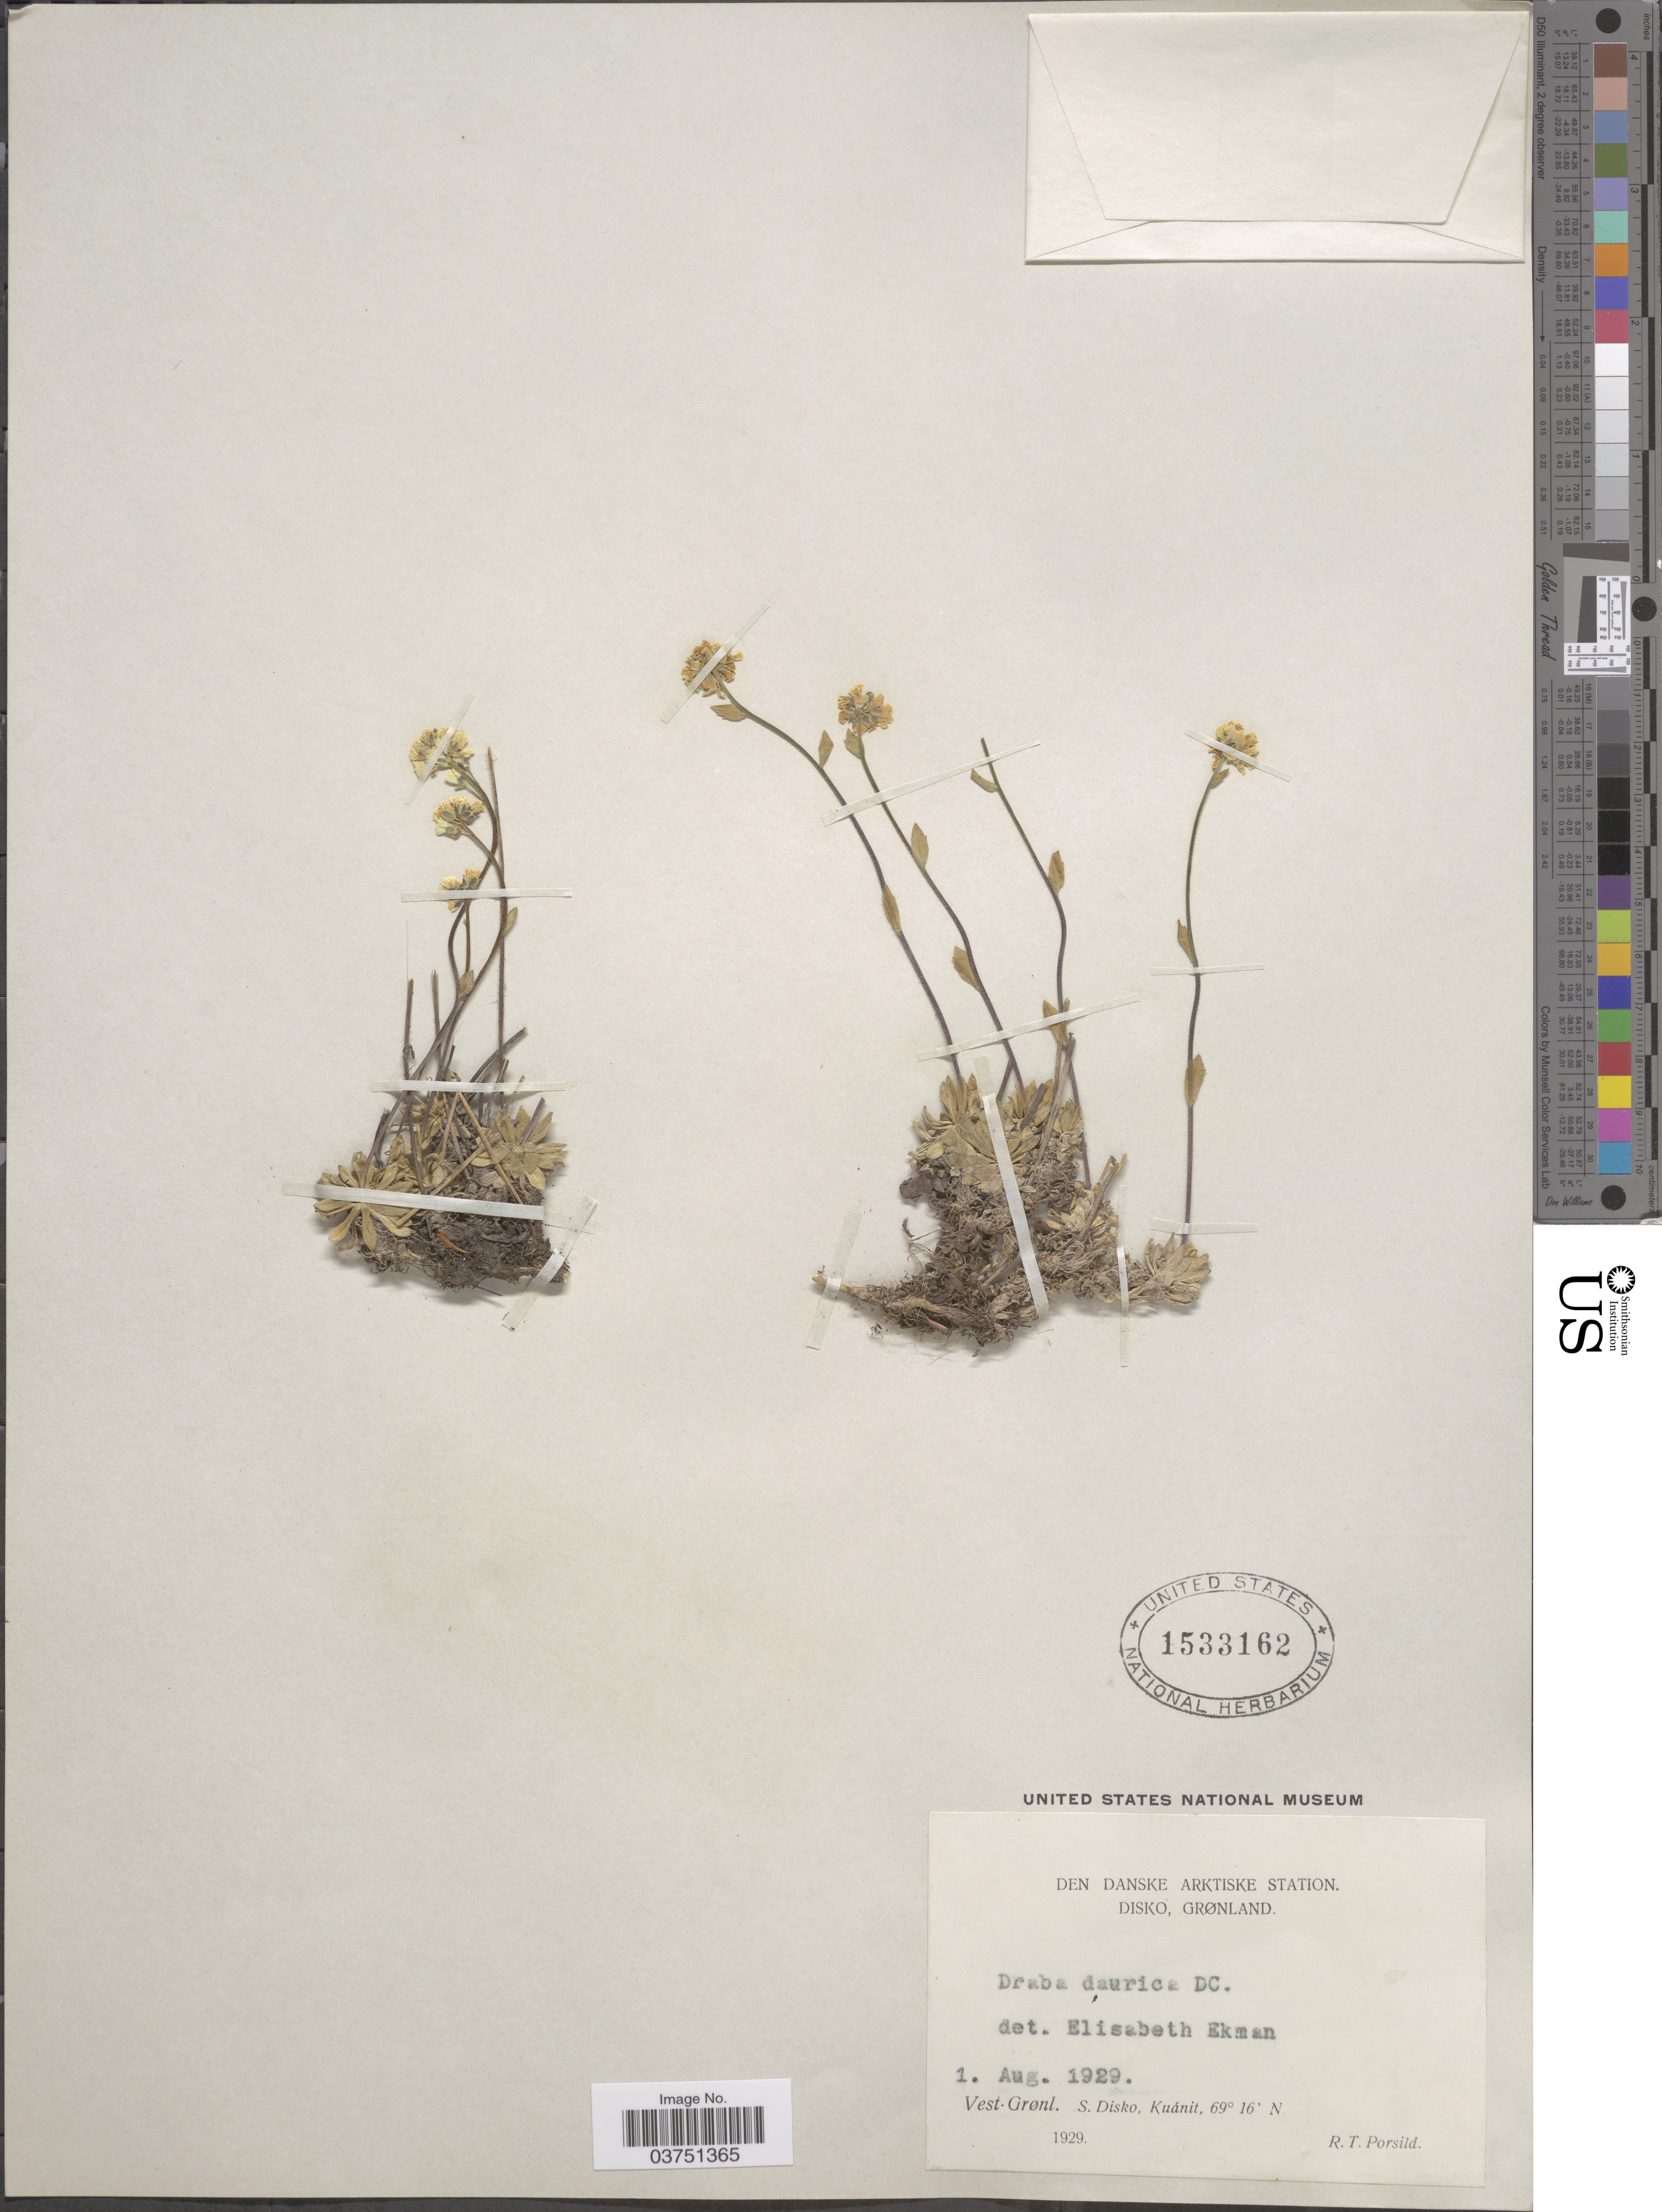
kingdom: Plantae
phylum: Tracheophyta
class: Magnoliopsida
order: Brassicales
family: Brassicaceae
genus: Draba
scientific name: Draba glabella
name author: Pursh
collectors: R. T. Porsild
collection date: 1929-08-01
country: Greenland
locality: Den Danske Arktiske Station. Disko, Grønland. Vest-Grønl. S. Disko, Kuánit.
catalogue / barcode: US 1533162